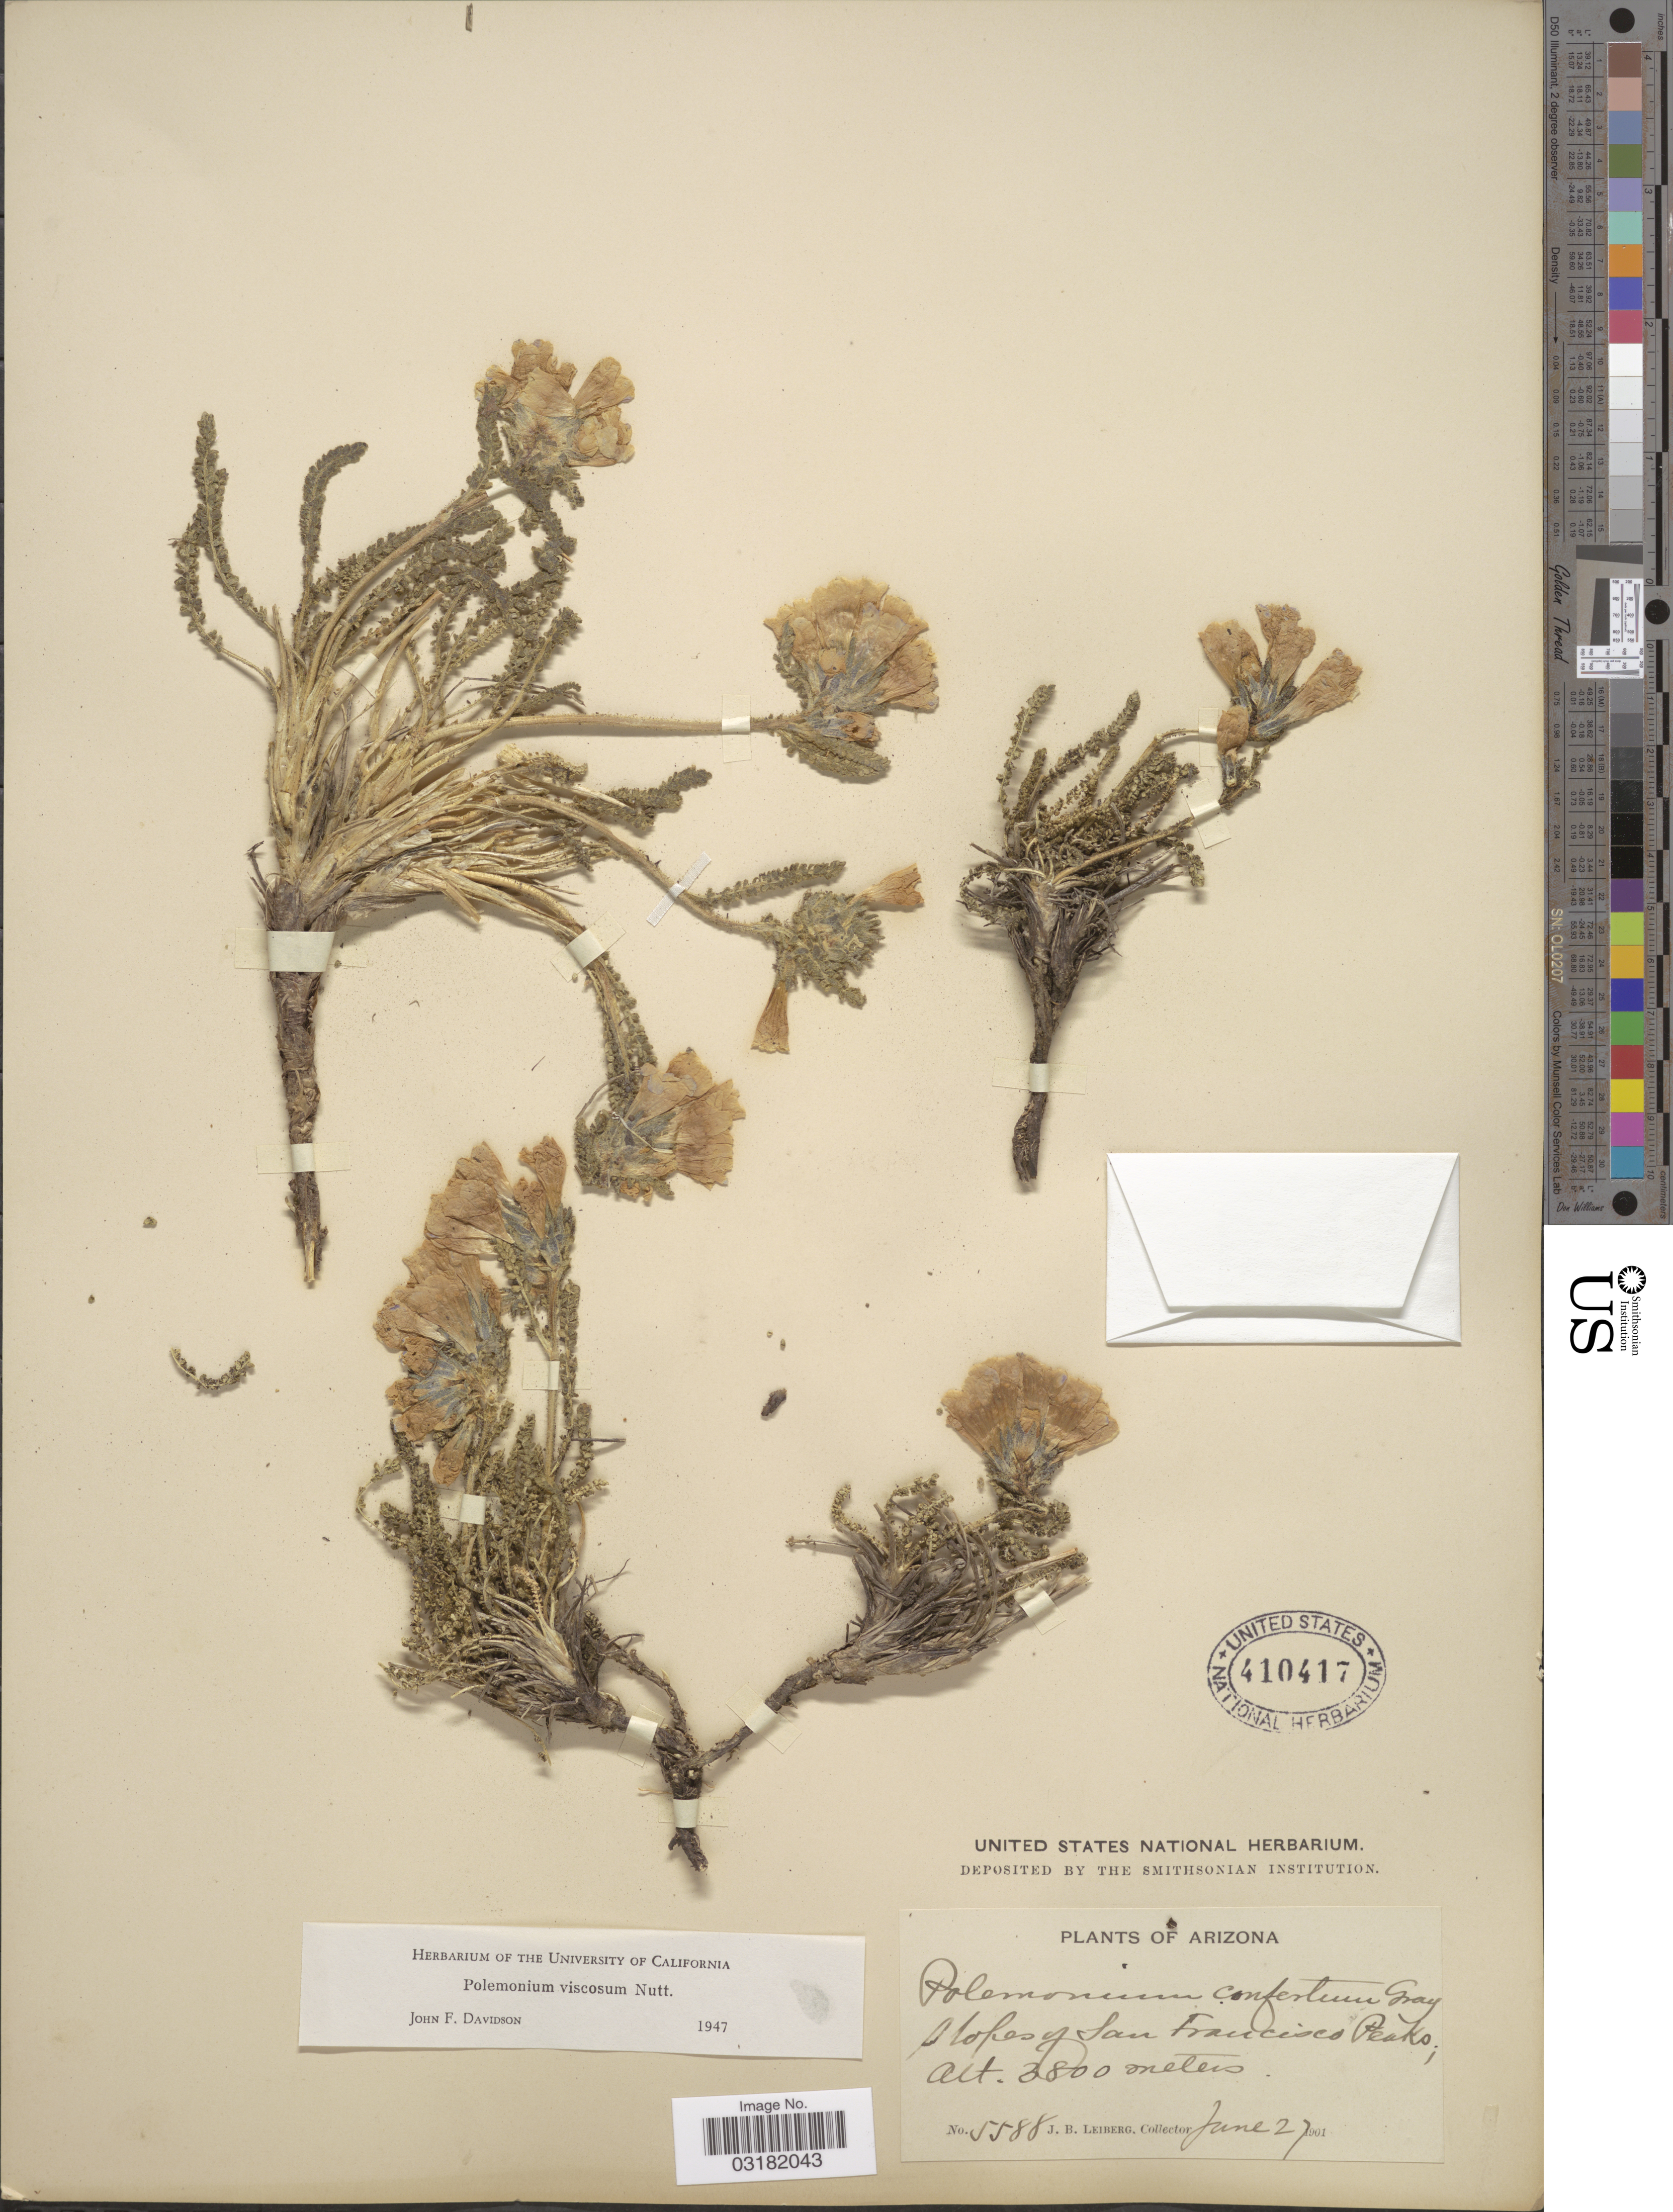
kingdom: Plantae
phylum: Tracheophyta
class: Magnoliopsida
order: Ericales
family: Polemoniaceae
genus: Polemonium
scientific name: Polemonium viscosum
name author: Nutt.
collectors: J. B. Leiberg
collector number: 5588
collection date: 1901-06-27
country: United States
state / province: Arizona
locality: Slopes of San Francisco Peaks.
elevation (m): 3800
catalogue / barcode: US 410417